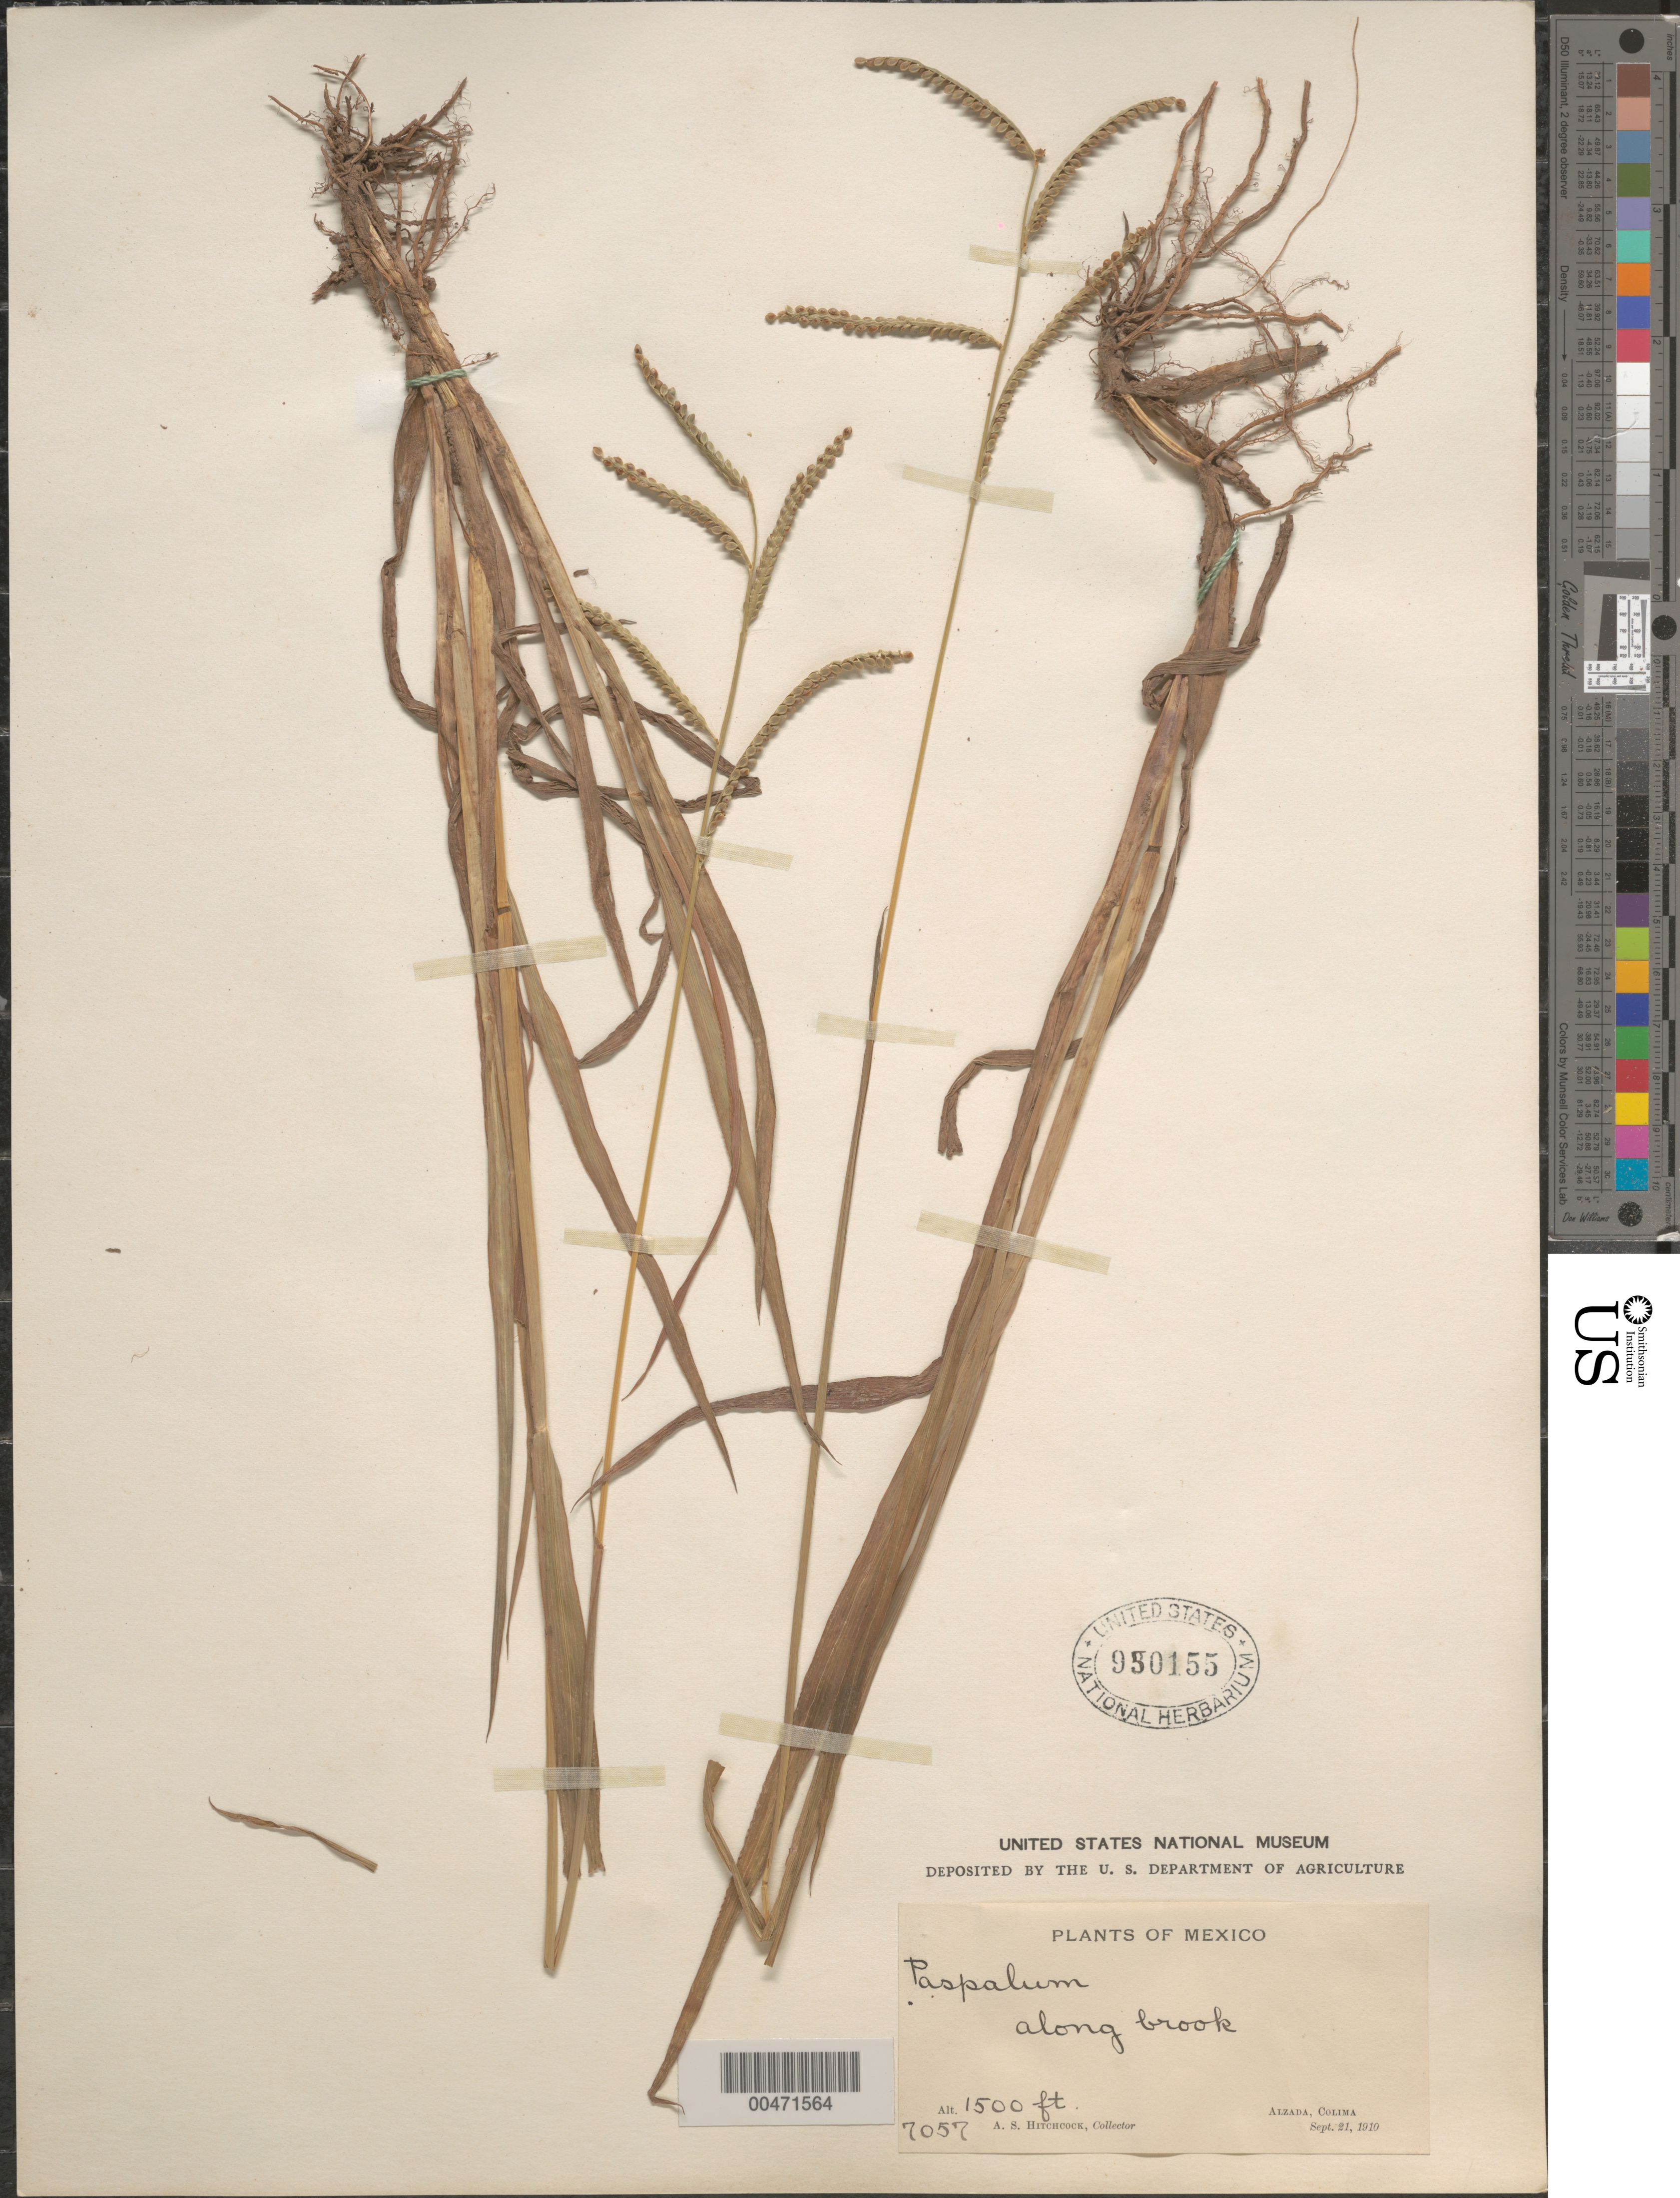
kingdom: Plantae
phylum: Tracheophyta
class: Liliopsida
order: Poales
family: Poaceae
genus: Paspalum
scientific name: Paspalum plicatulum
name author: Michx.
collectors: A. S. Hitchcock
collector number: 7057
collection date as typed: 21 Sep 1910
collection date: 1910-09-21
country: Mexico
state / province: Colima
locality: Alzada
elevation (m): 457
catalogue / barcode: US 950155